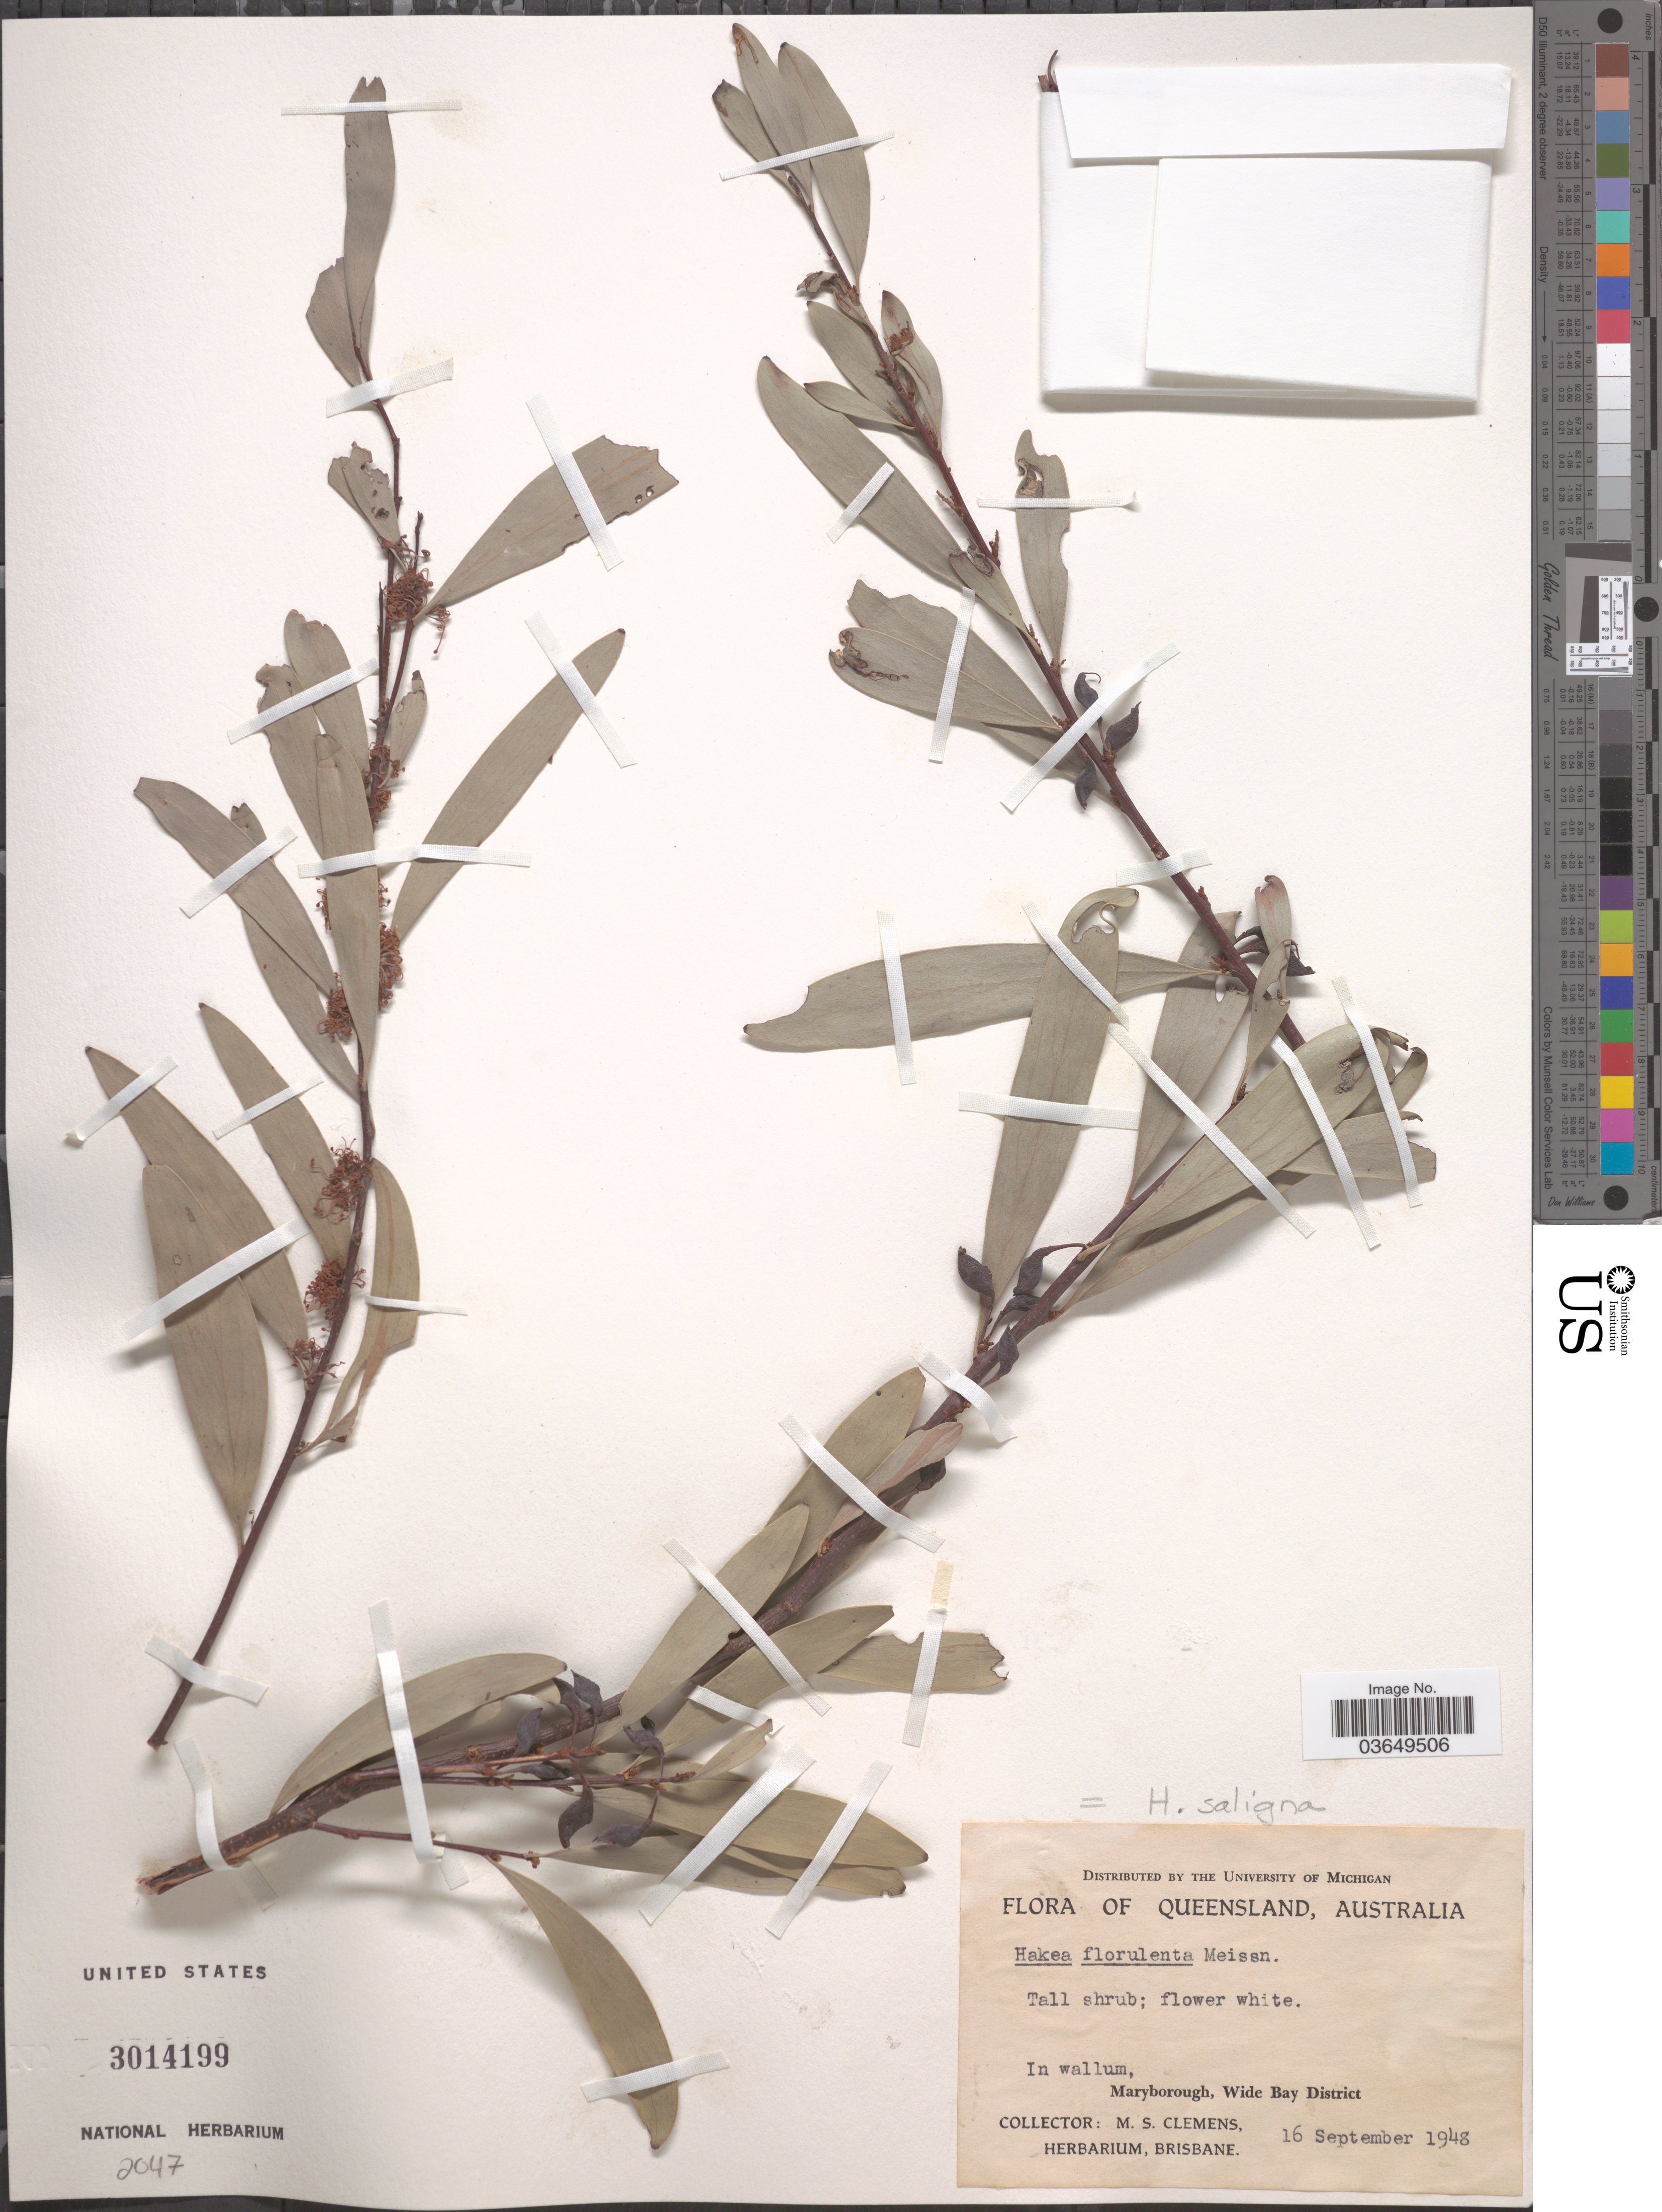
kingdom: Plantae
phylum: Tracheophyta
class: Magnoliopsida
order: Proteales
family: Proteaceae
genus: Hakea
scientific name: Hakea saligna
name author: (Andrews) Knight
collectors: M. S. Clemens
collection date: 1948-09-16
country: Australia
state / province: Queensland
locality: In wallum, Maryborough, Wide Bay District.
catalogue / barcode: US 3014199